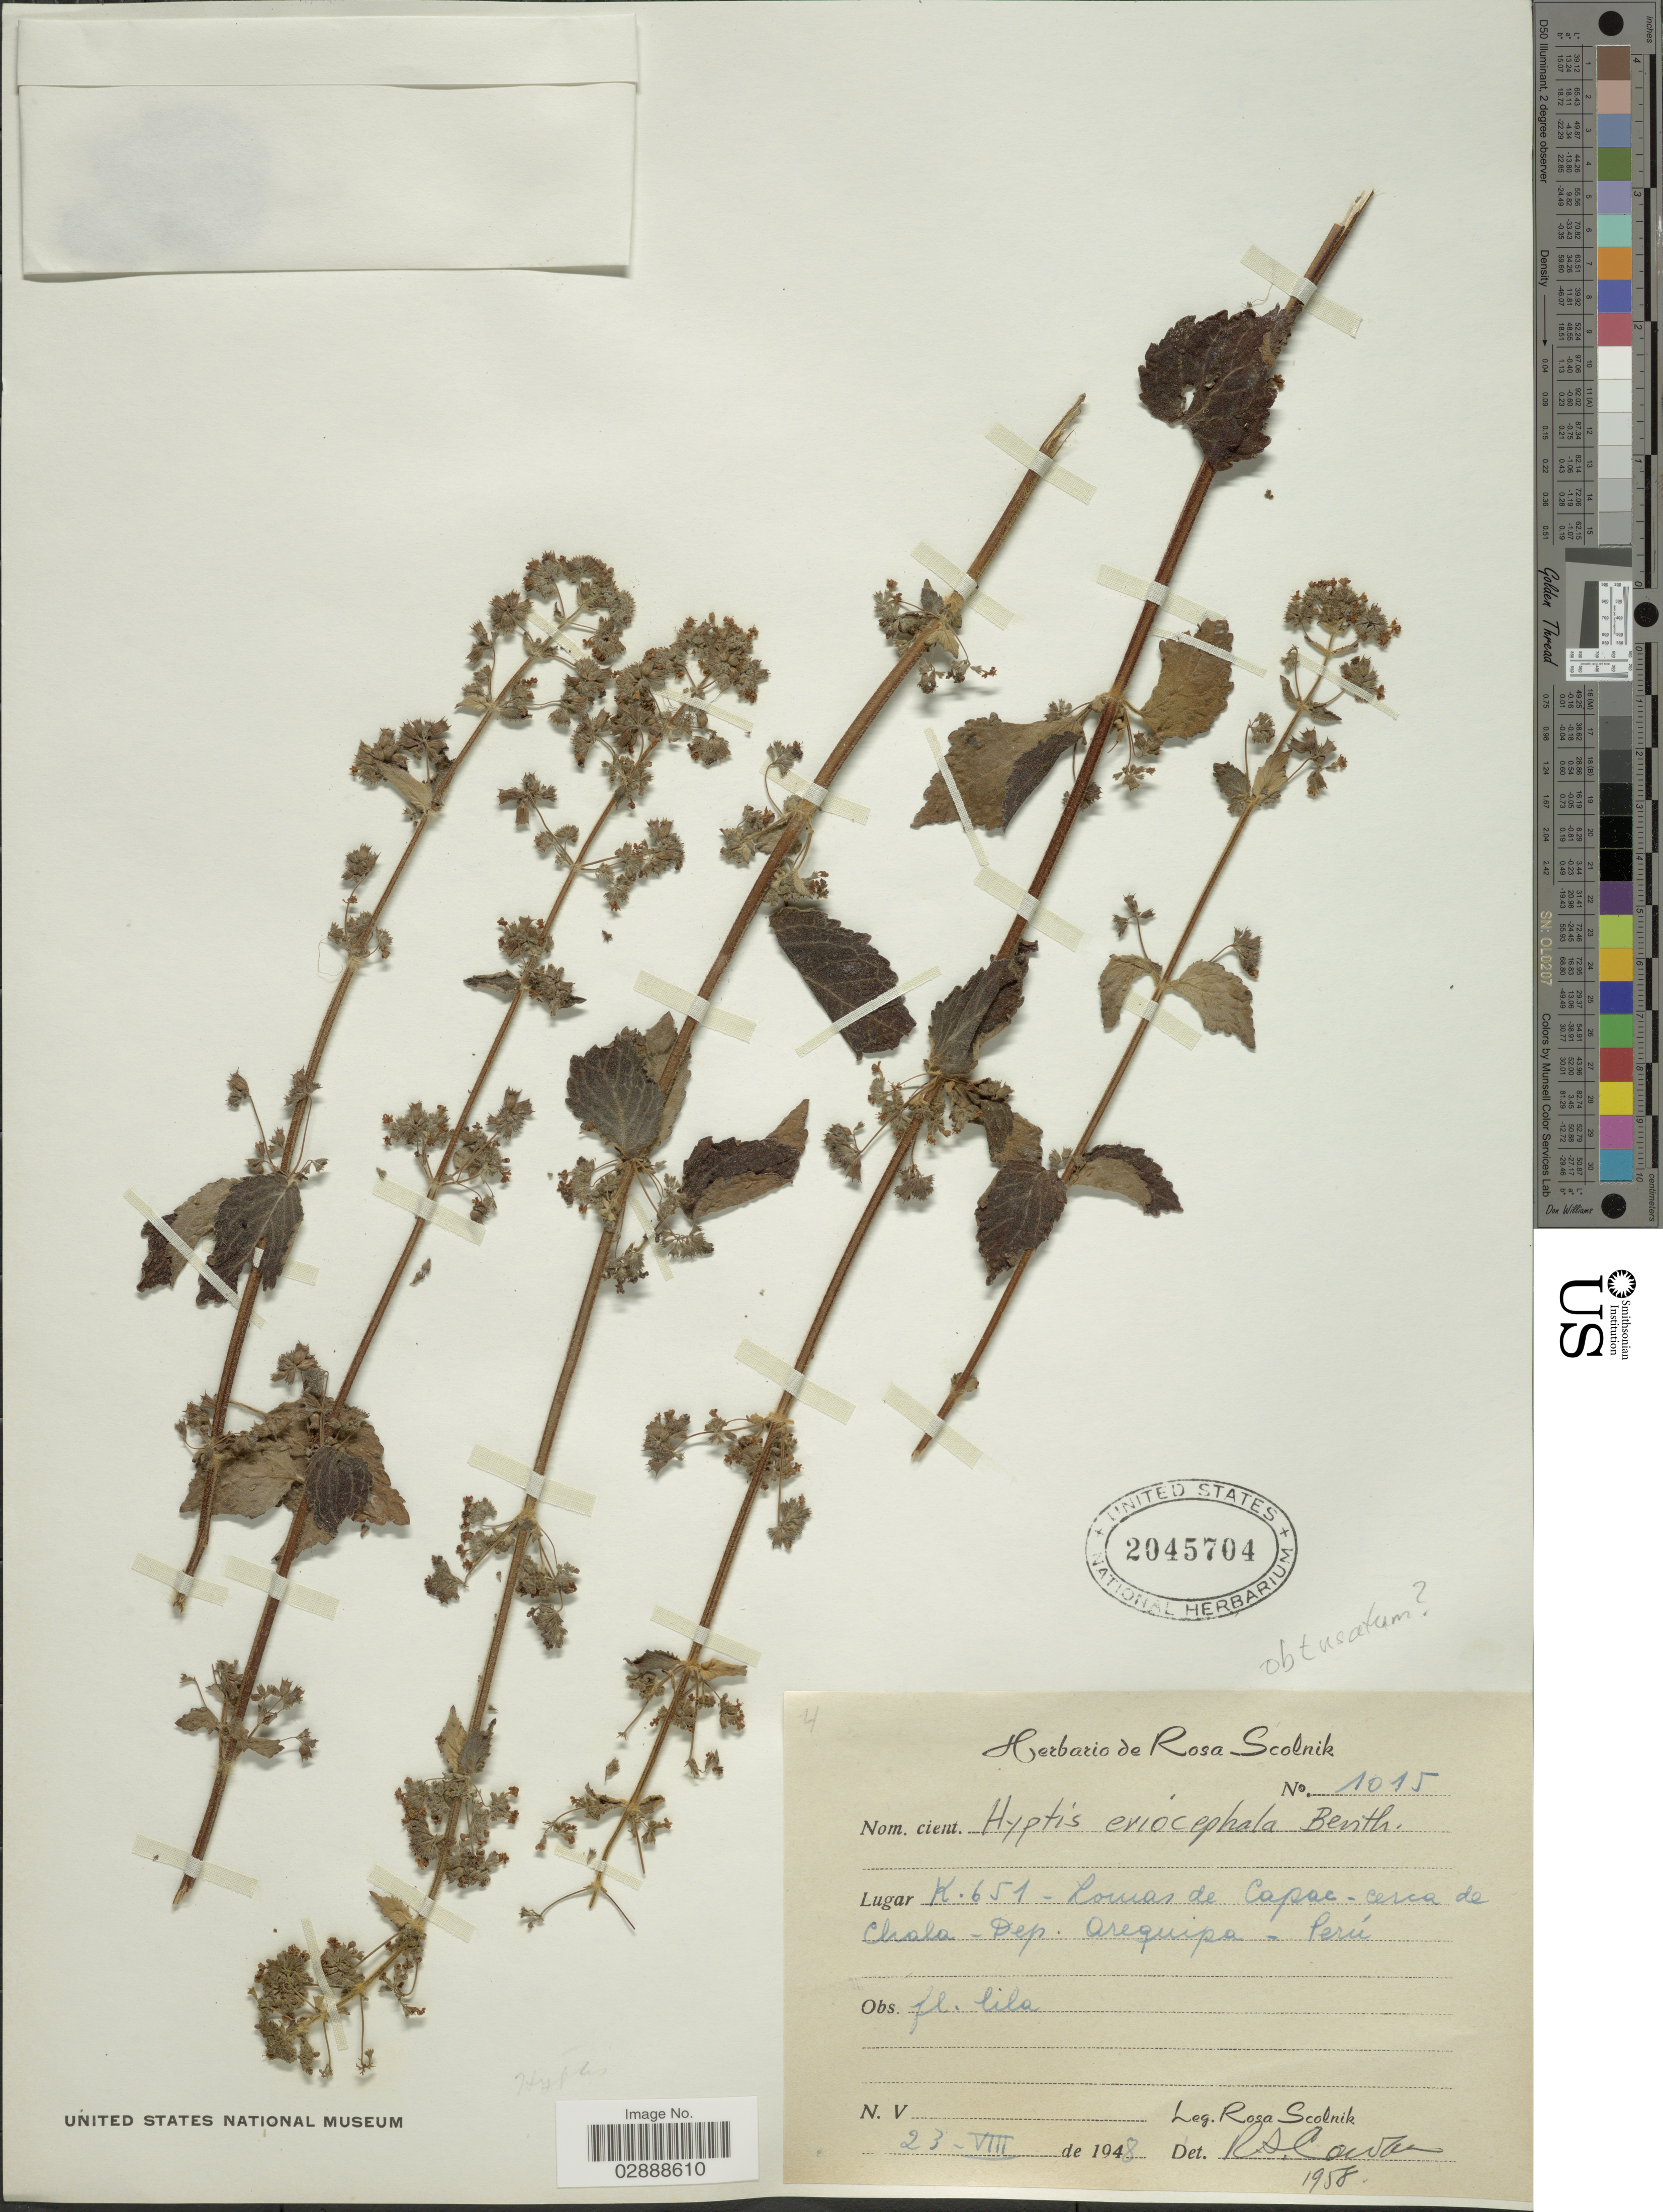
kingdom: Plantae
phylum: Tracheophyta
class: Magnoliopsida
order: Lamiales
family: Lamiaceae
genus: Mesosphaerum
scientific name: Mesosphaerum sp.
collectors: R. Scolnik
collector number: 1015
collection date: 1948-08-23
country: Peru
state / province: Arequipa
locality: K651 - Lomas de Capac- cerca de Chala - Dep. Arequipa.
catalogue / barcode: US 2045704